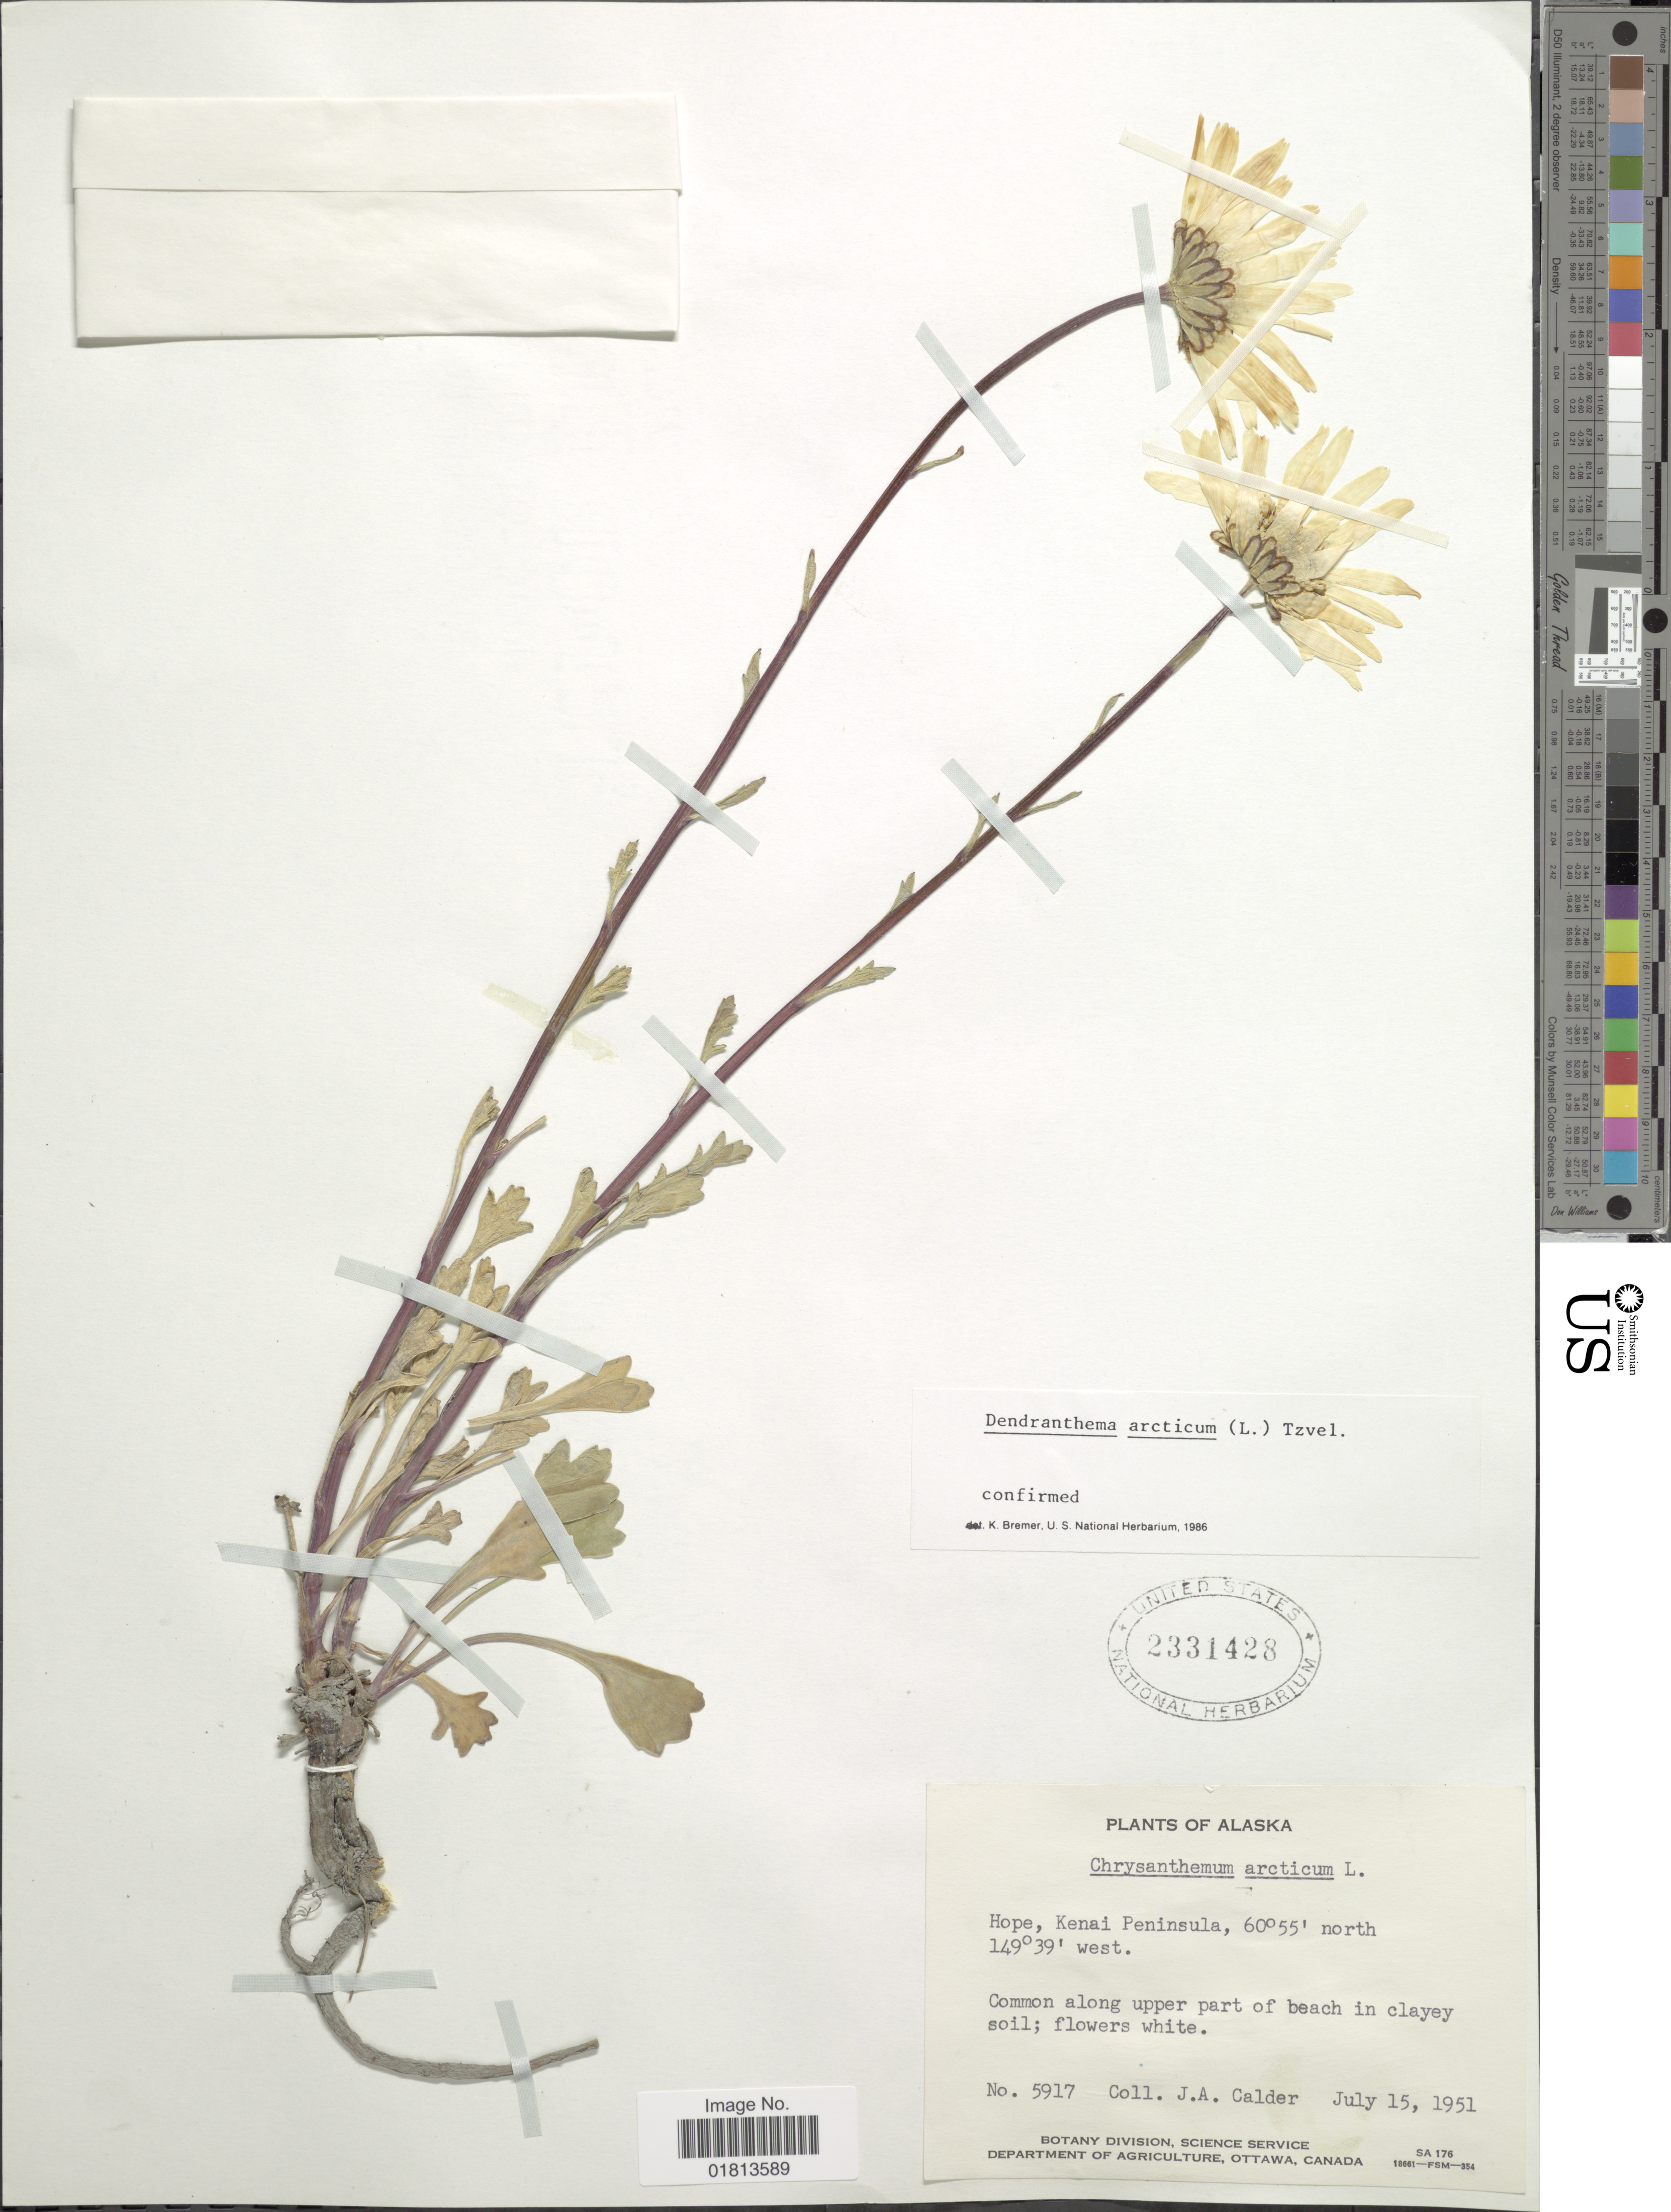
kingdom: Plantae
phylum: Tracheophyta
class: Magnoliopsida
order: Asterales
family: Asteraceae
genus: Dendranthema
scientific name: Dendranthema arcticum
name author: (L.) Tzvelev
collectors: J. A. Calder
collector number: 5917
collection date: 1951-07-15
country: United States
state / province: Alaska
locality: Hope, Kenai Peninsula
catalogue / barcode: US 2331428